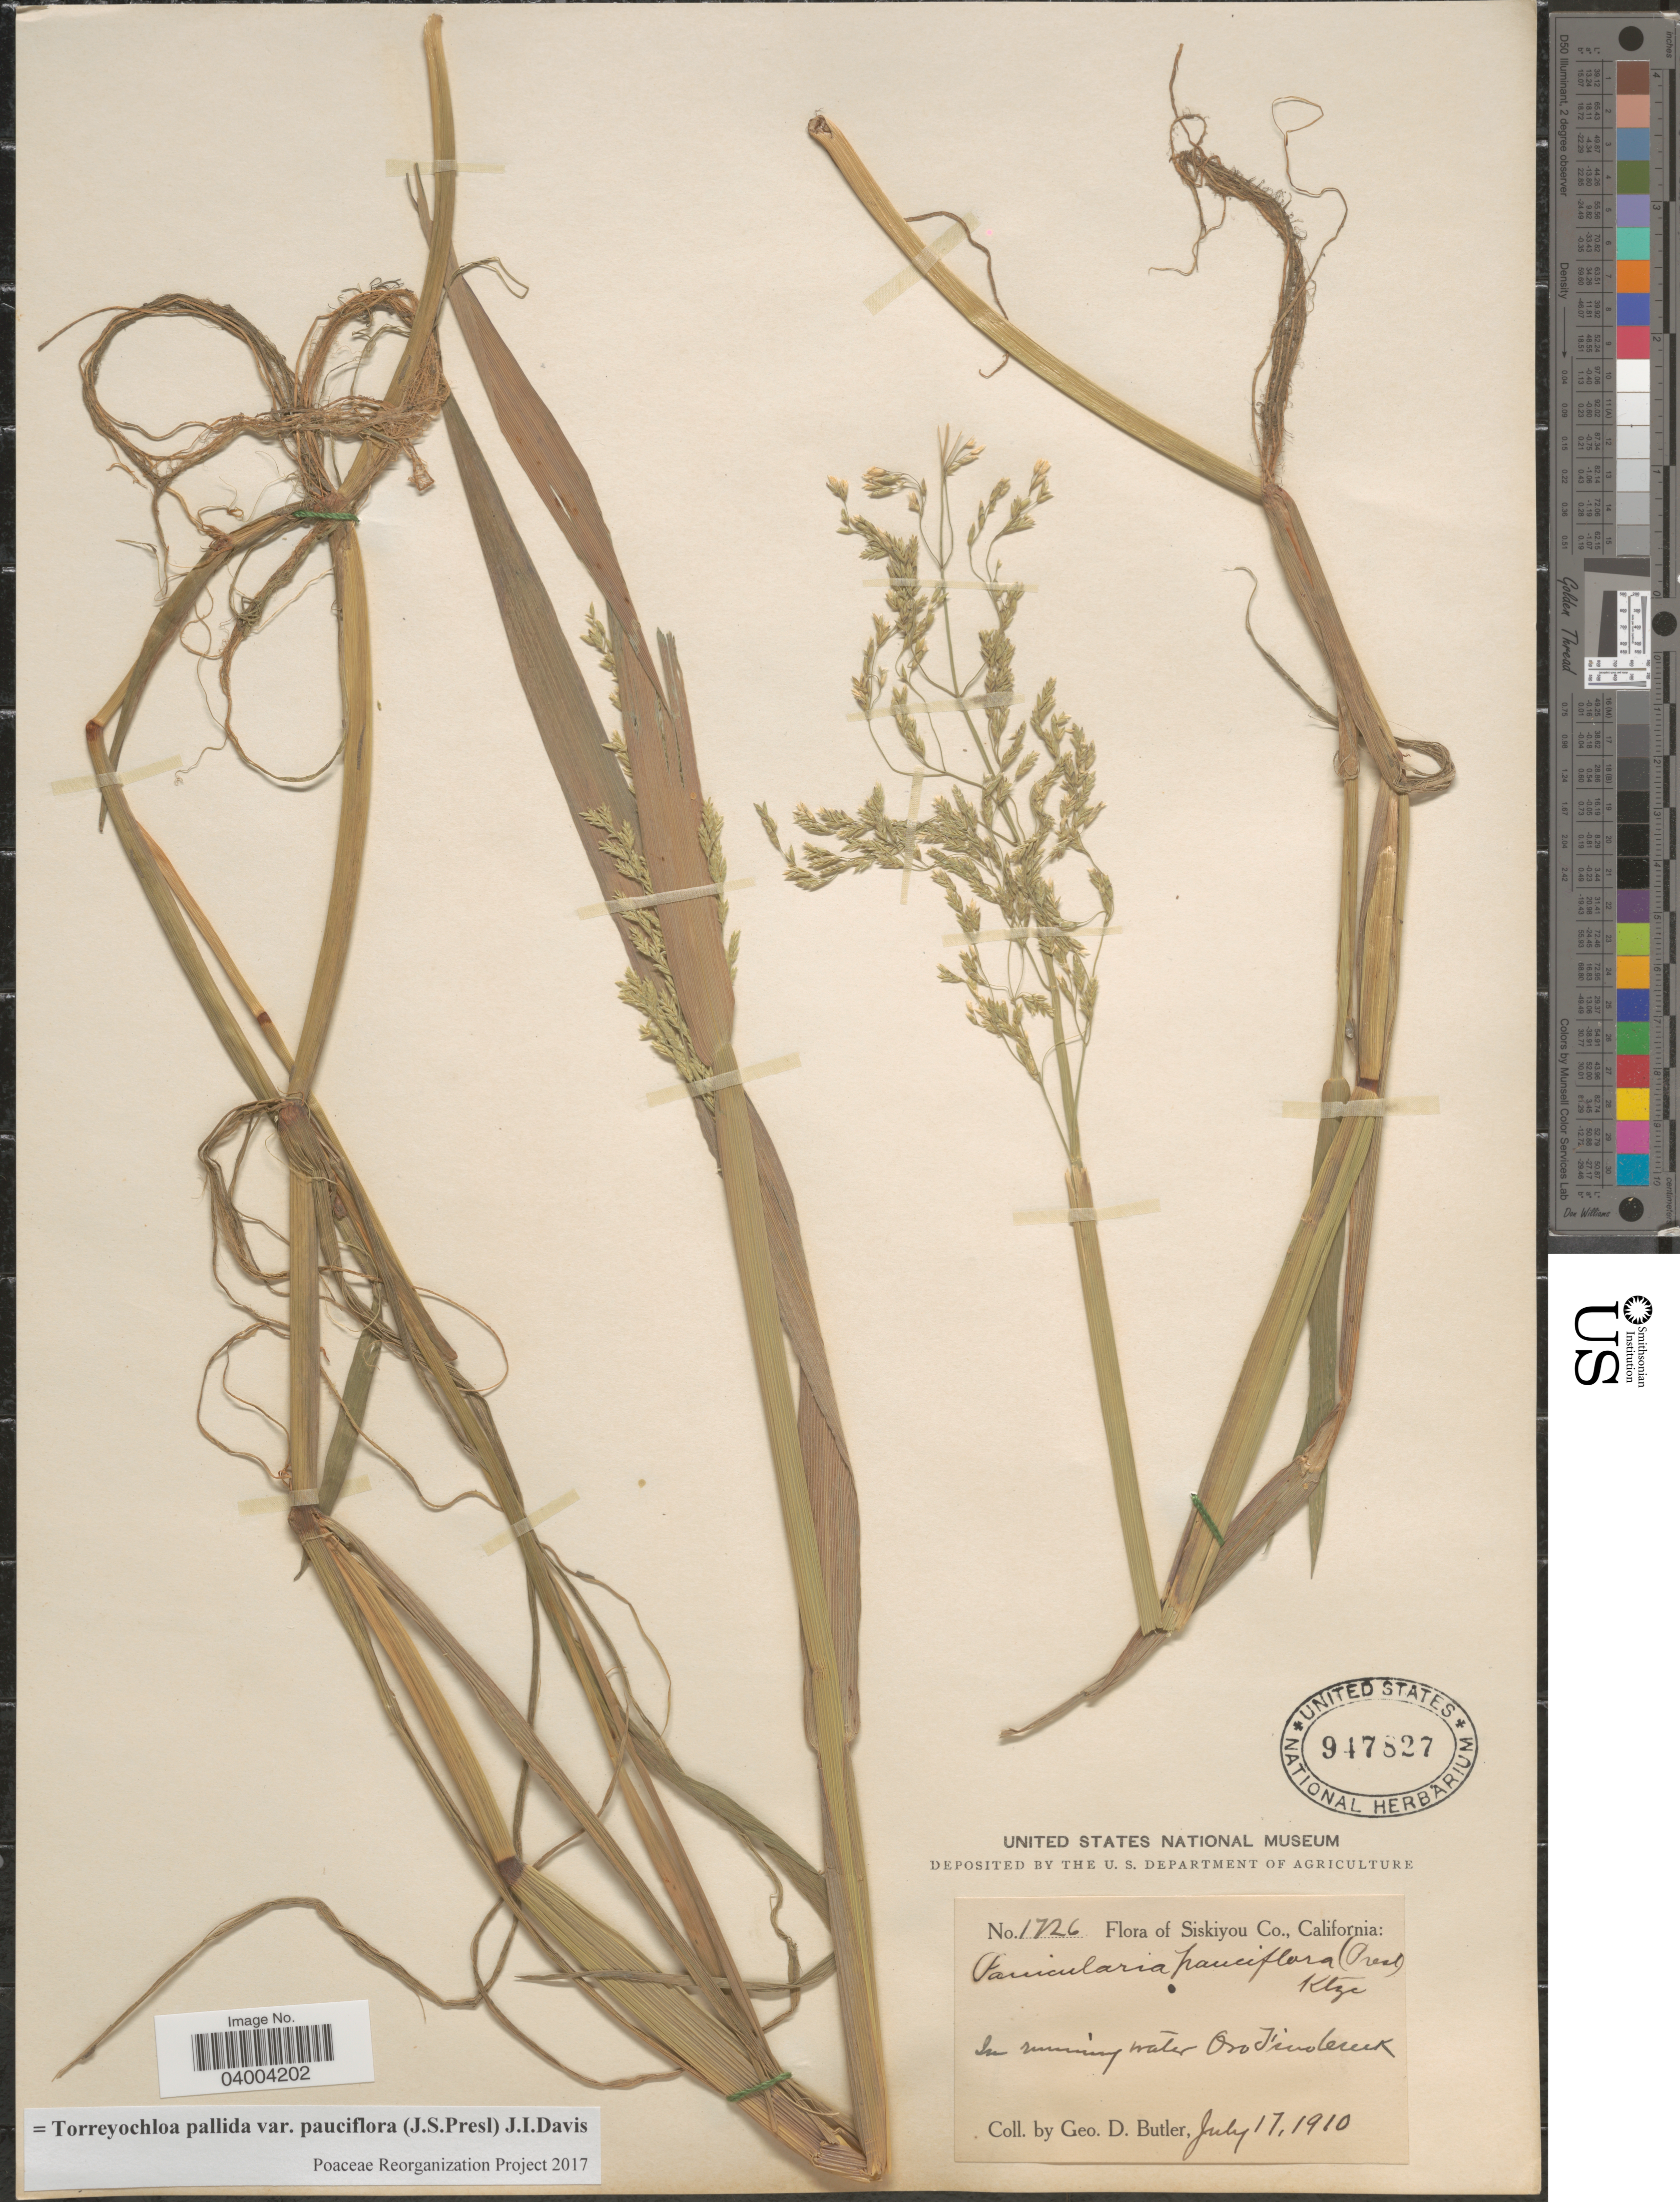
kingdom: Plantae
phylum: Tracheophyta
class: Liliopsida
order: Poales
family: Poaceae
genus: Torreyochloa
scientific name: Torreyochloa pallida var. pauciflora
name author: (J. Presl) J.I. Davis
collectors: G. D. Butler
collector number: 1726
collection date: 1910-07-17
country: United States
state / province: California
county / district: Siskiyou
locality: Siskiyou Co. In running water Oro Fino Creek.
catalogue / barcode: US 947827